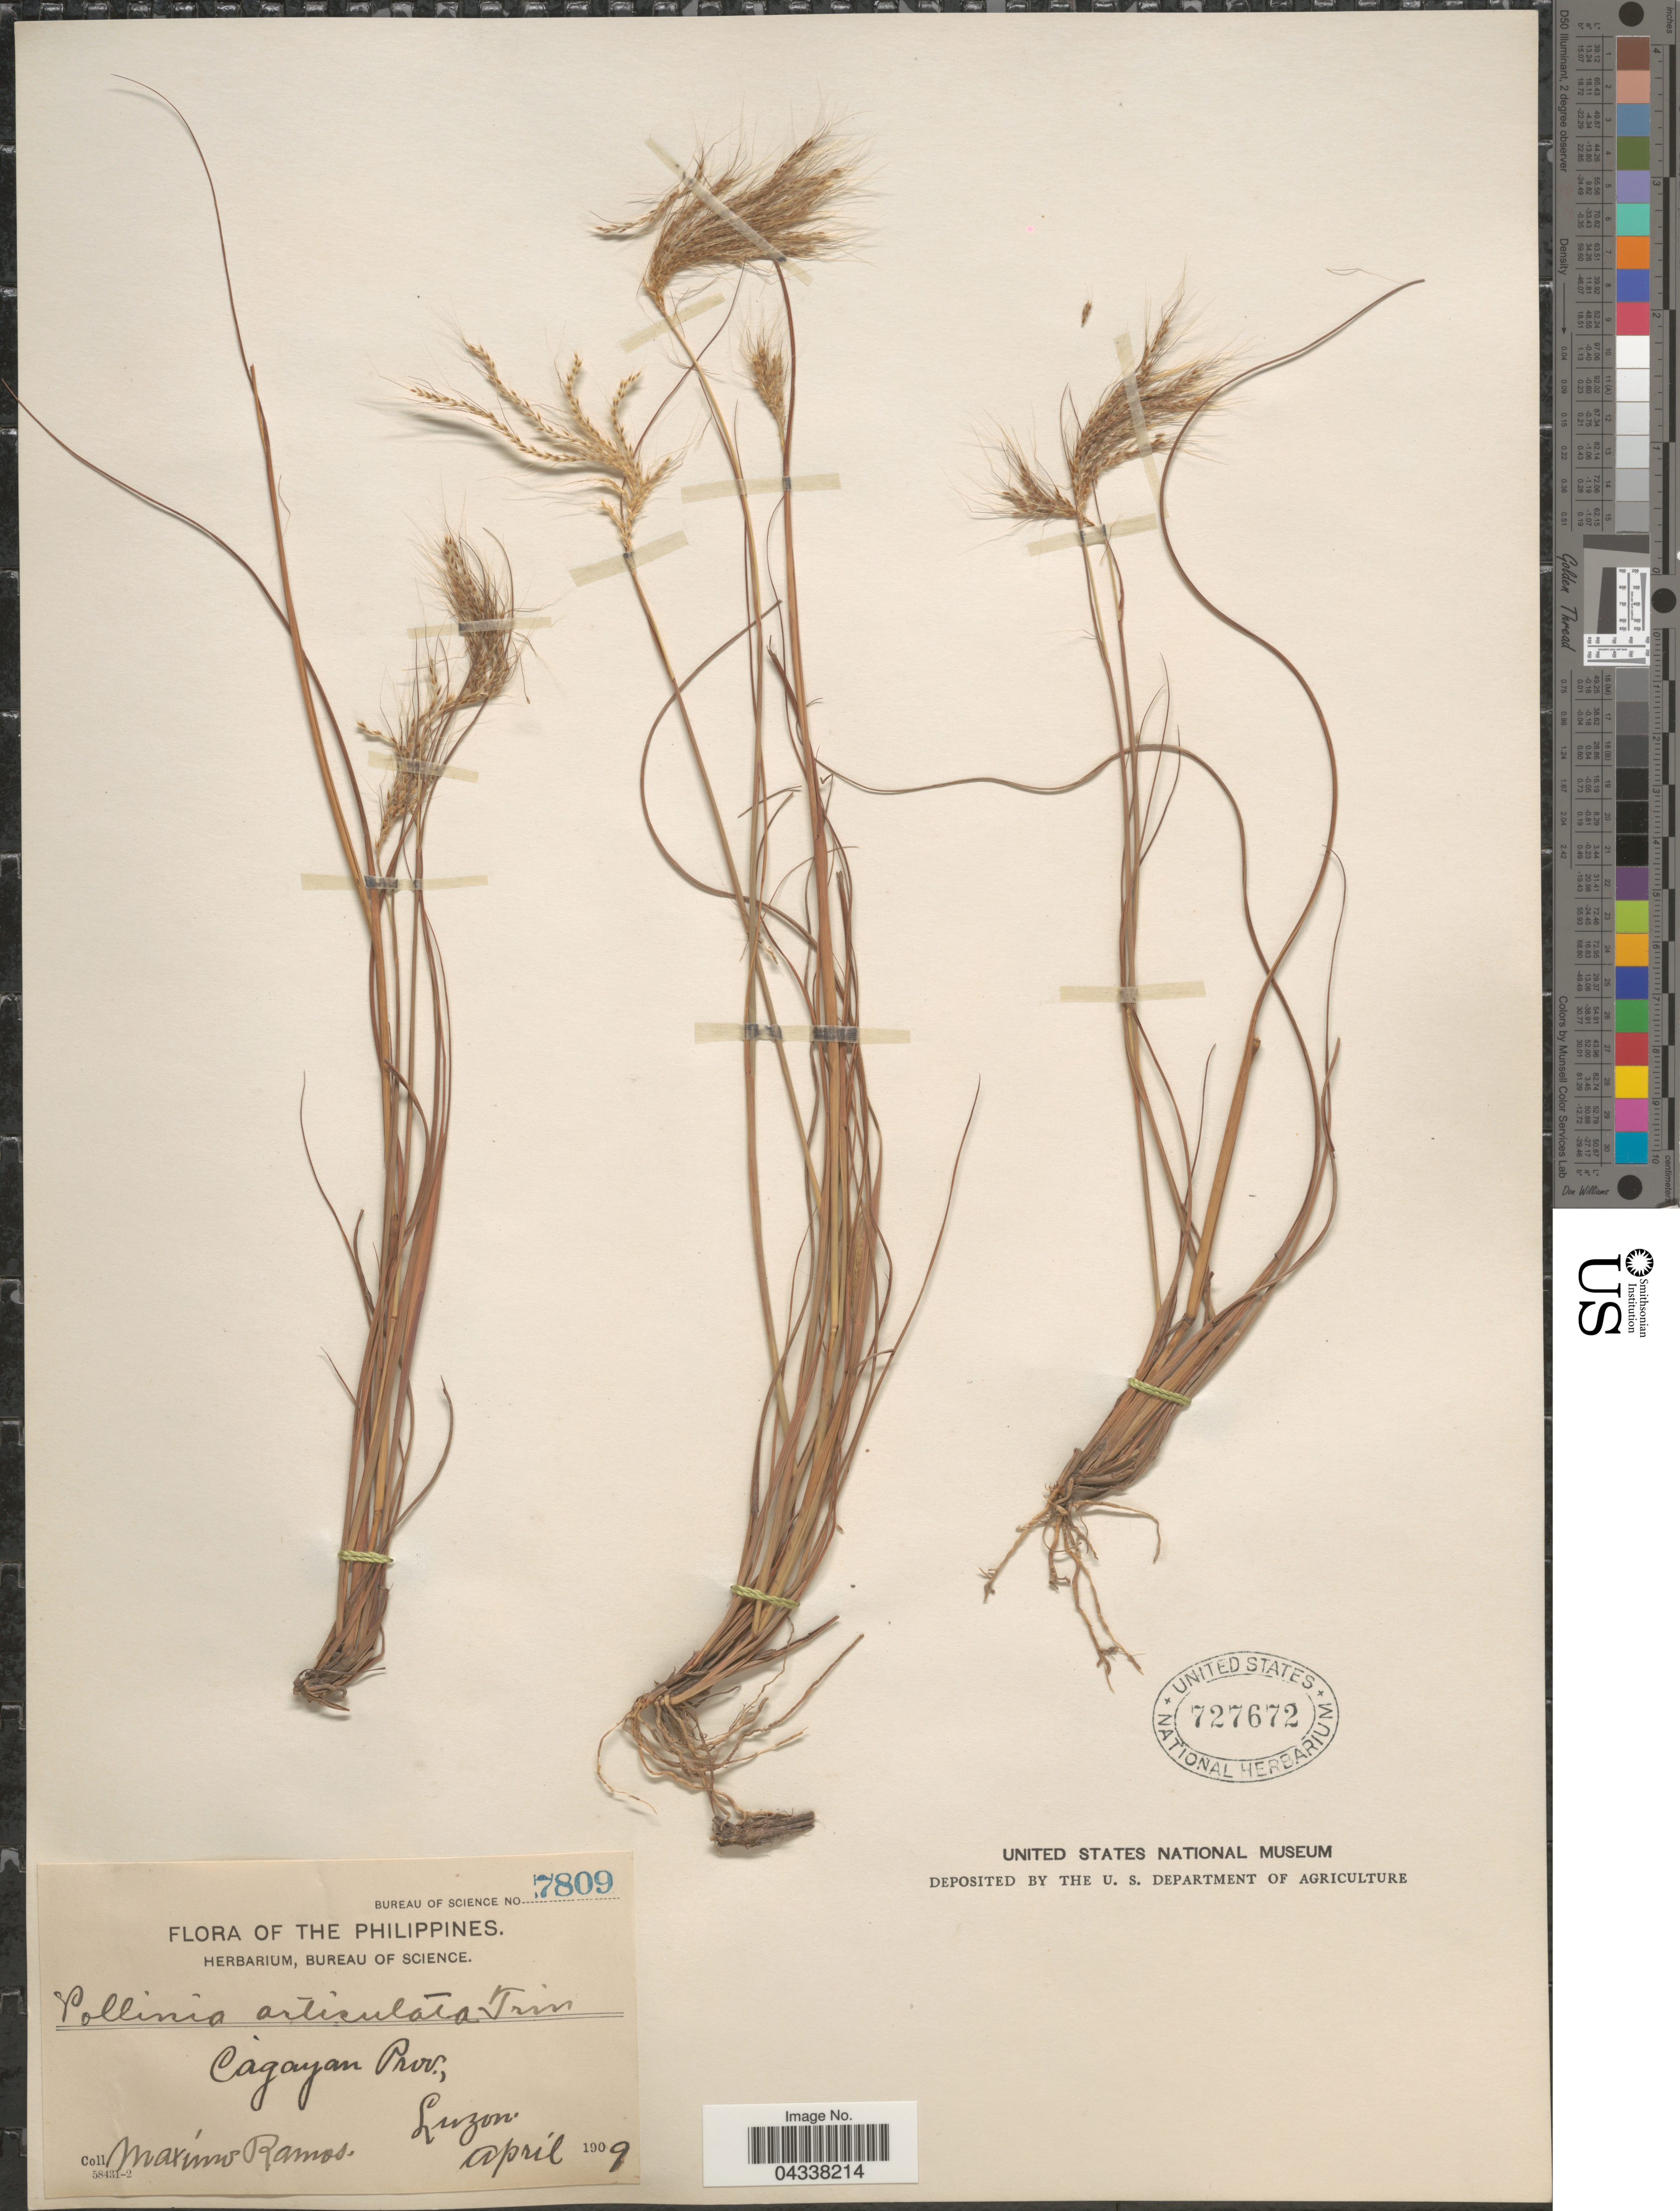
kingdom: Plantae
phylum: Tracheophyta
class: Liliopsida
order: Poales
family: Poaceae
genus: Pseudopogonatherum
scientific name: Pseudopogonatherum contortum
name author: A. Camus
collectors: M. Ramos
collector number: Bureau of Science 7809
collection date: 1909-04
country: Philippines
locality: Cagayan Prov., Luzon.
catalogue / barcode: US 727672